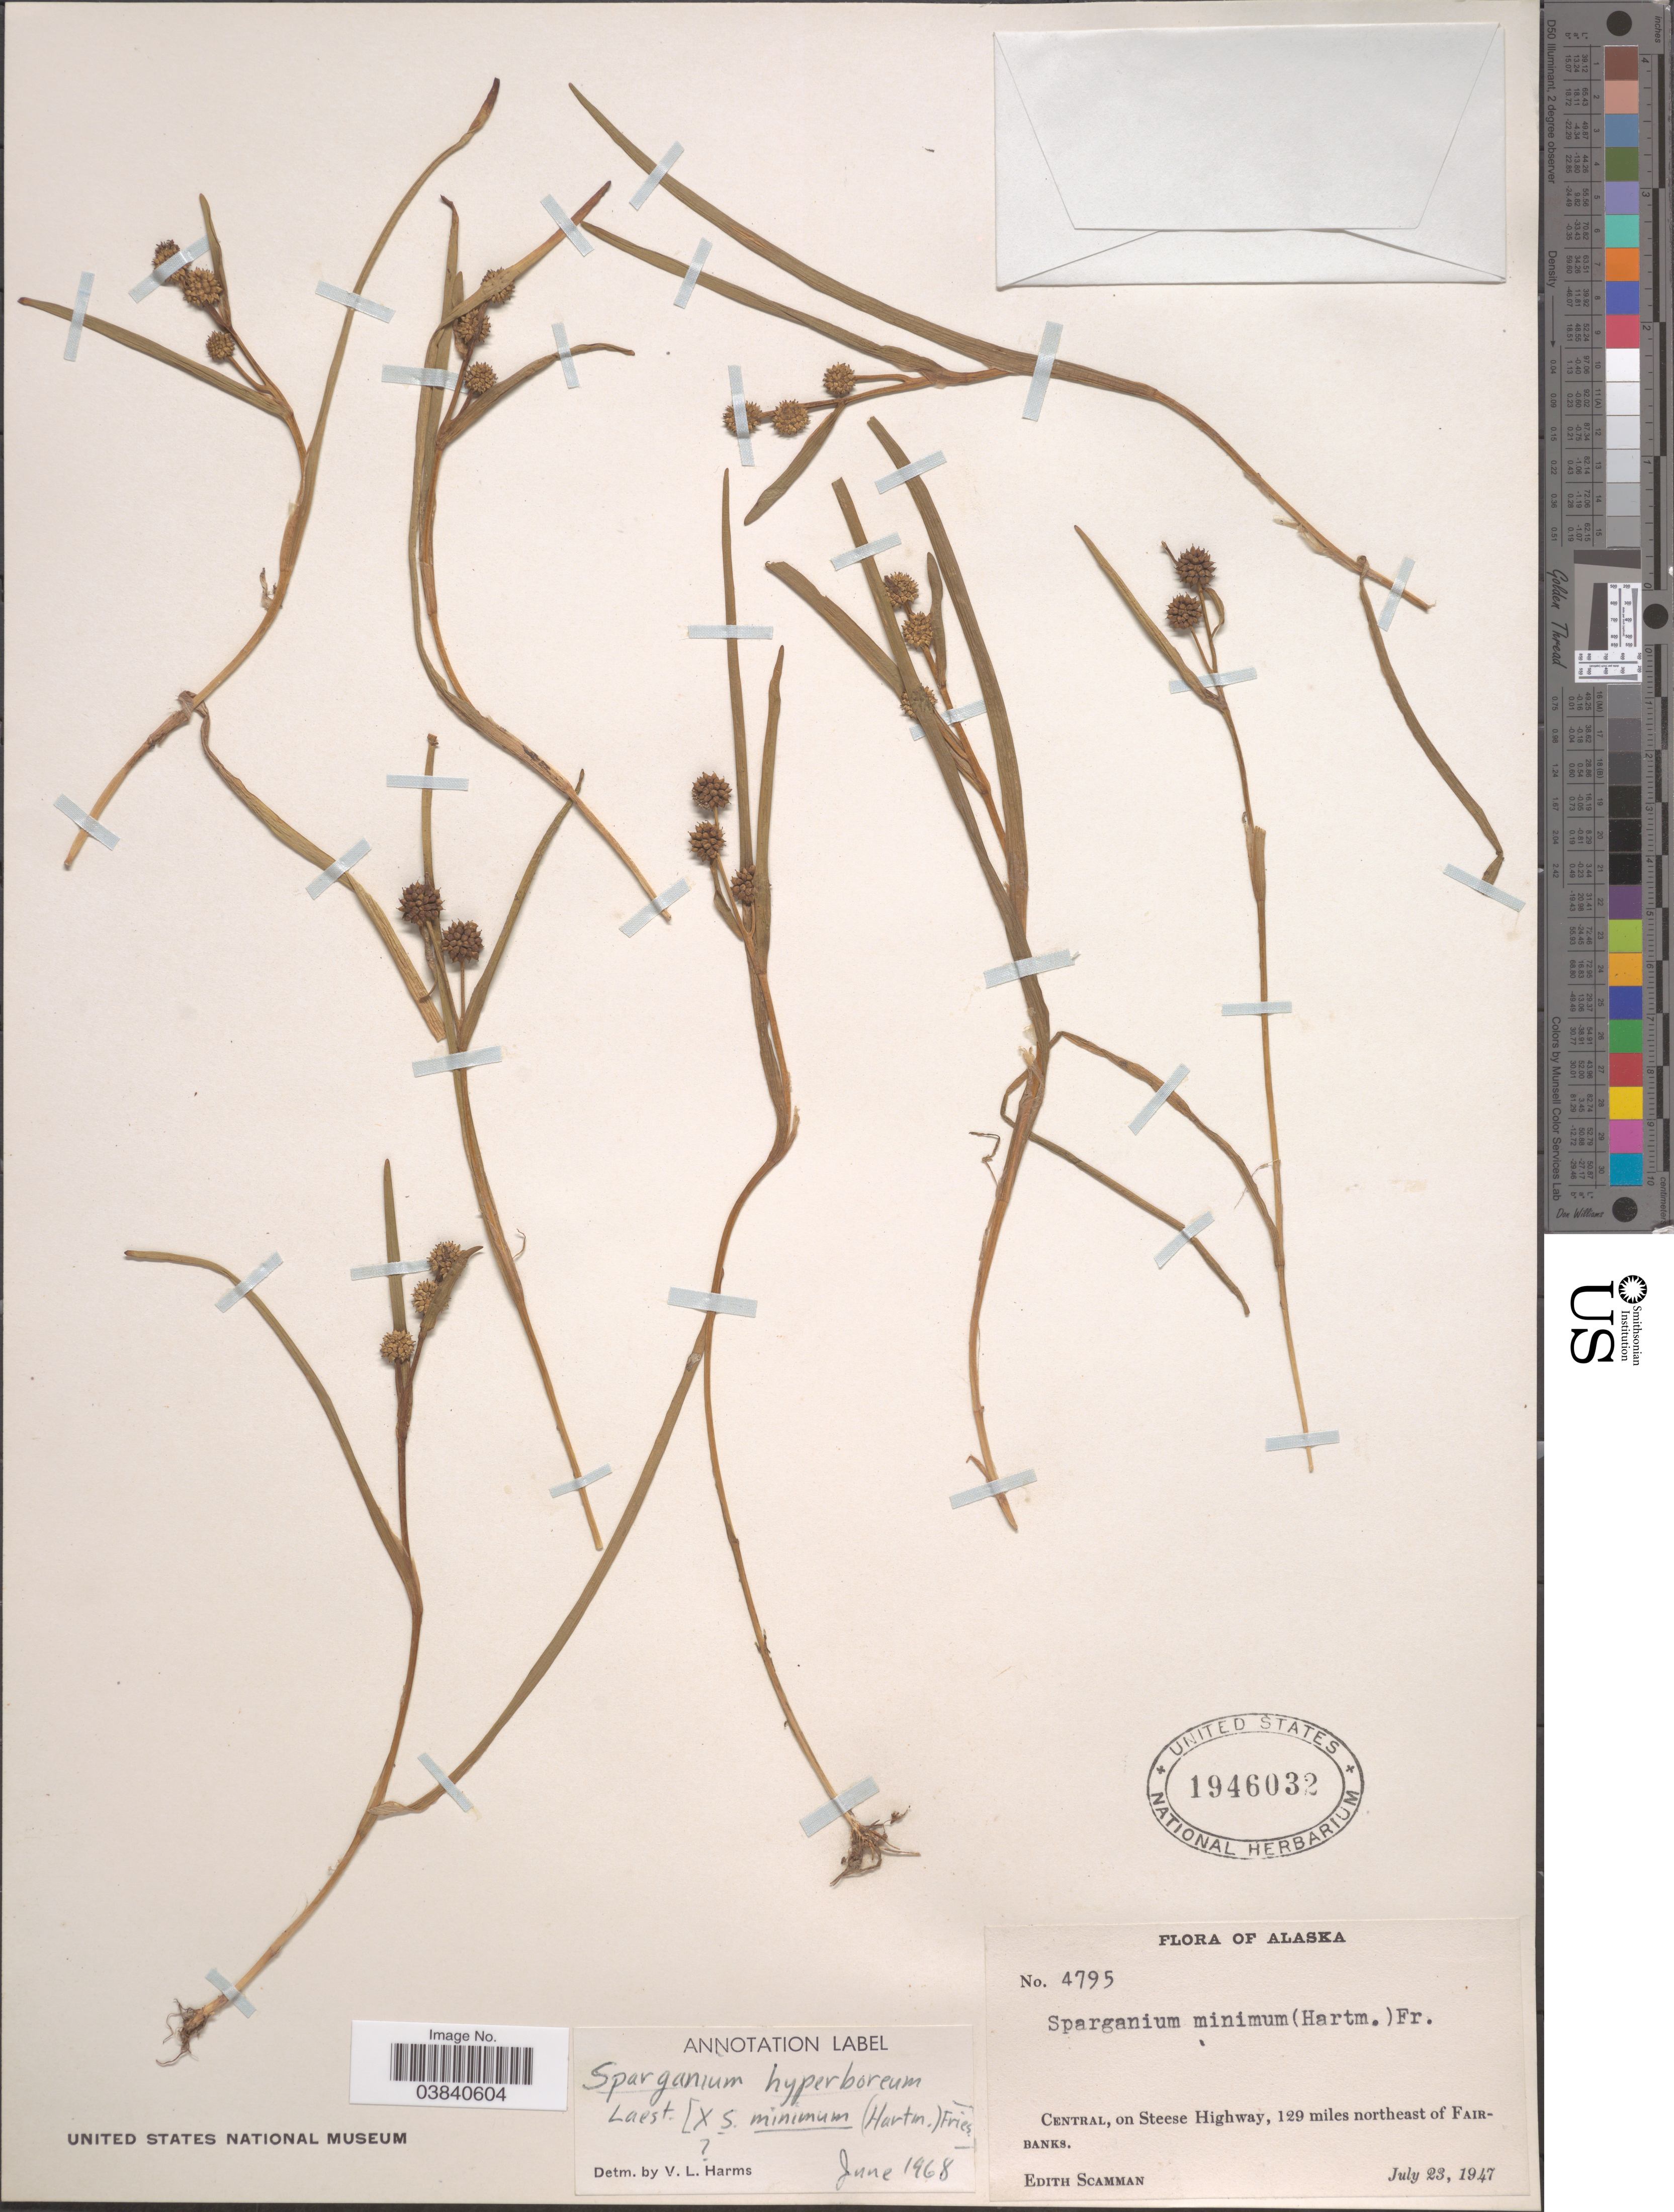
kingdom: Plantae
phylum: Tracheophyta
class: Liliopsida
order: Poales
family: Typhaceae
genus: Sparganium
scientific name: Sparganium hyperboreum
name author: Beurl. ex Laest.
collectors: E. Scamman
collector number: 4795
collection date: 1947-07-23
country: United States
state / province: Alaska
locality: Central, on Steese Highway, 129 miles northeast of Fairbanks.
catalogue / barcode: US 1946032